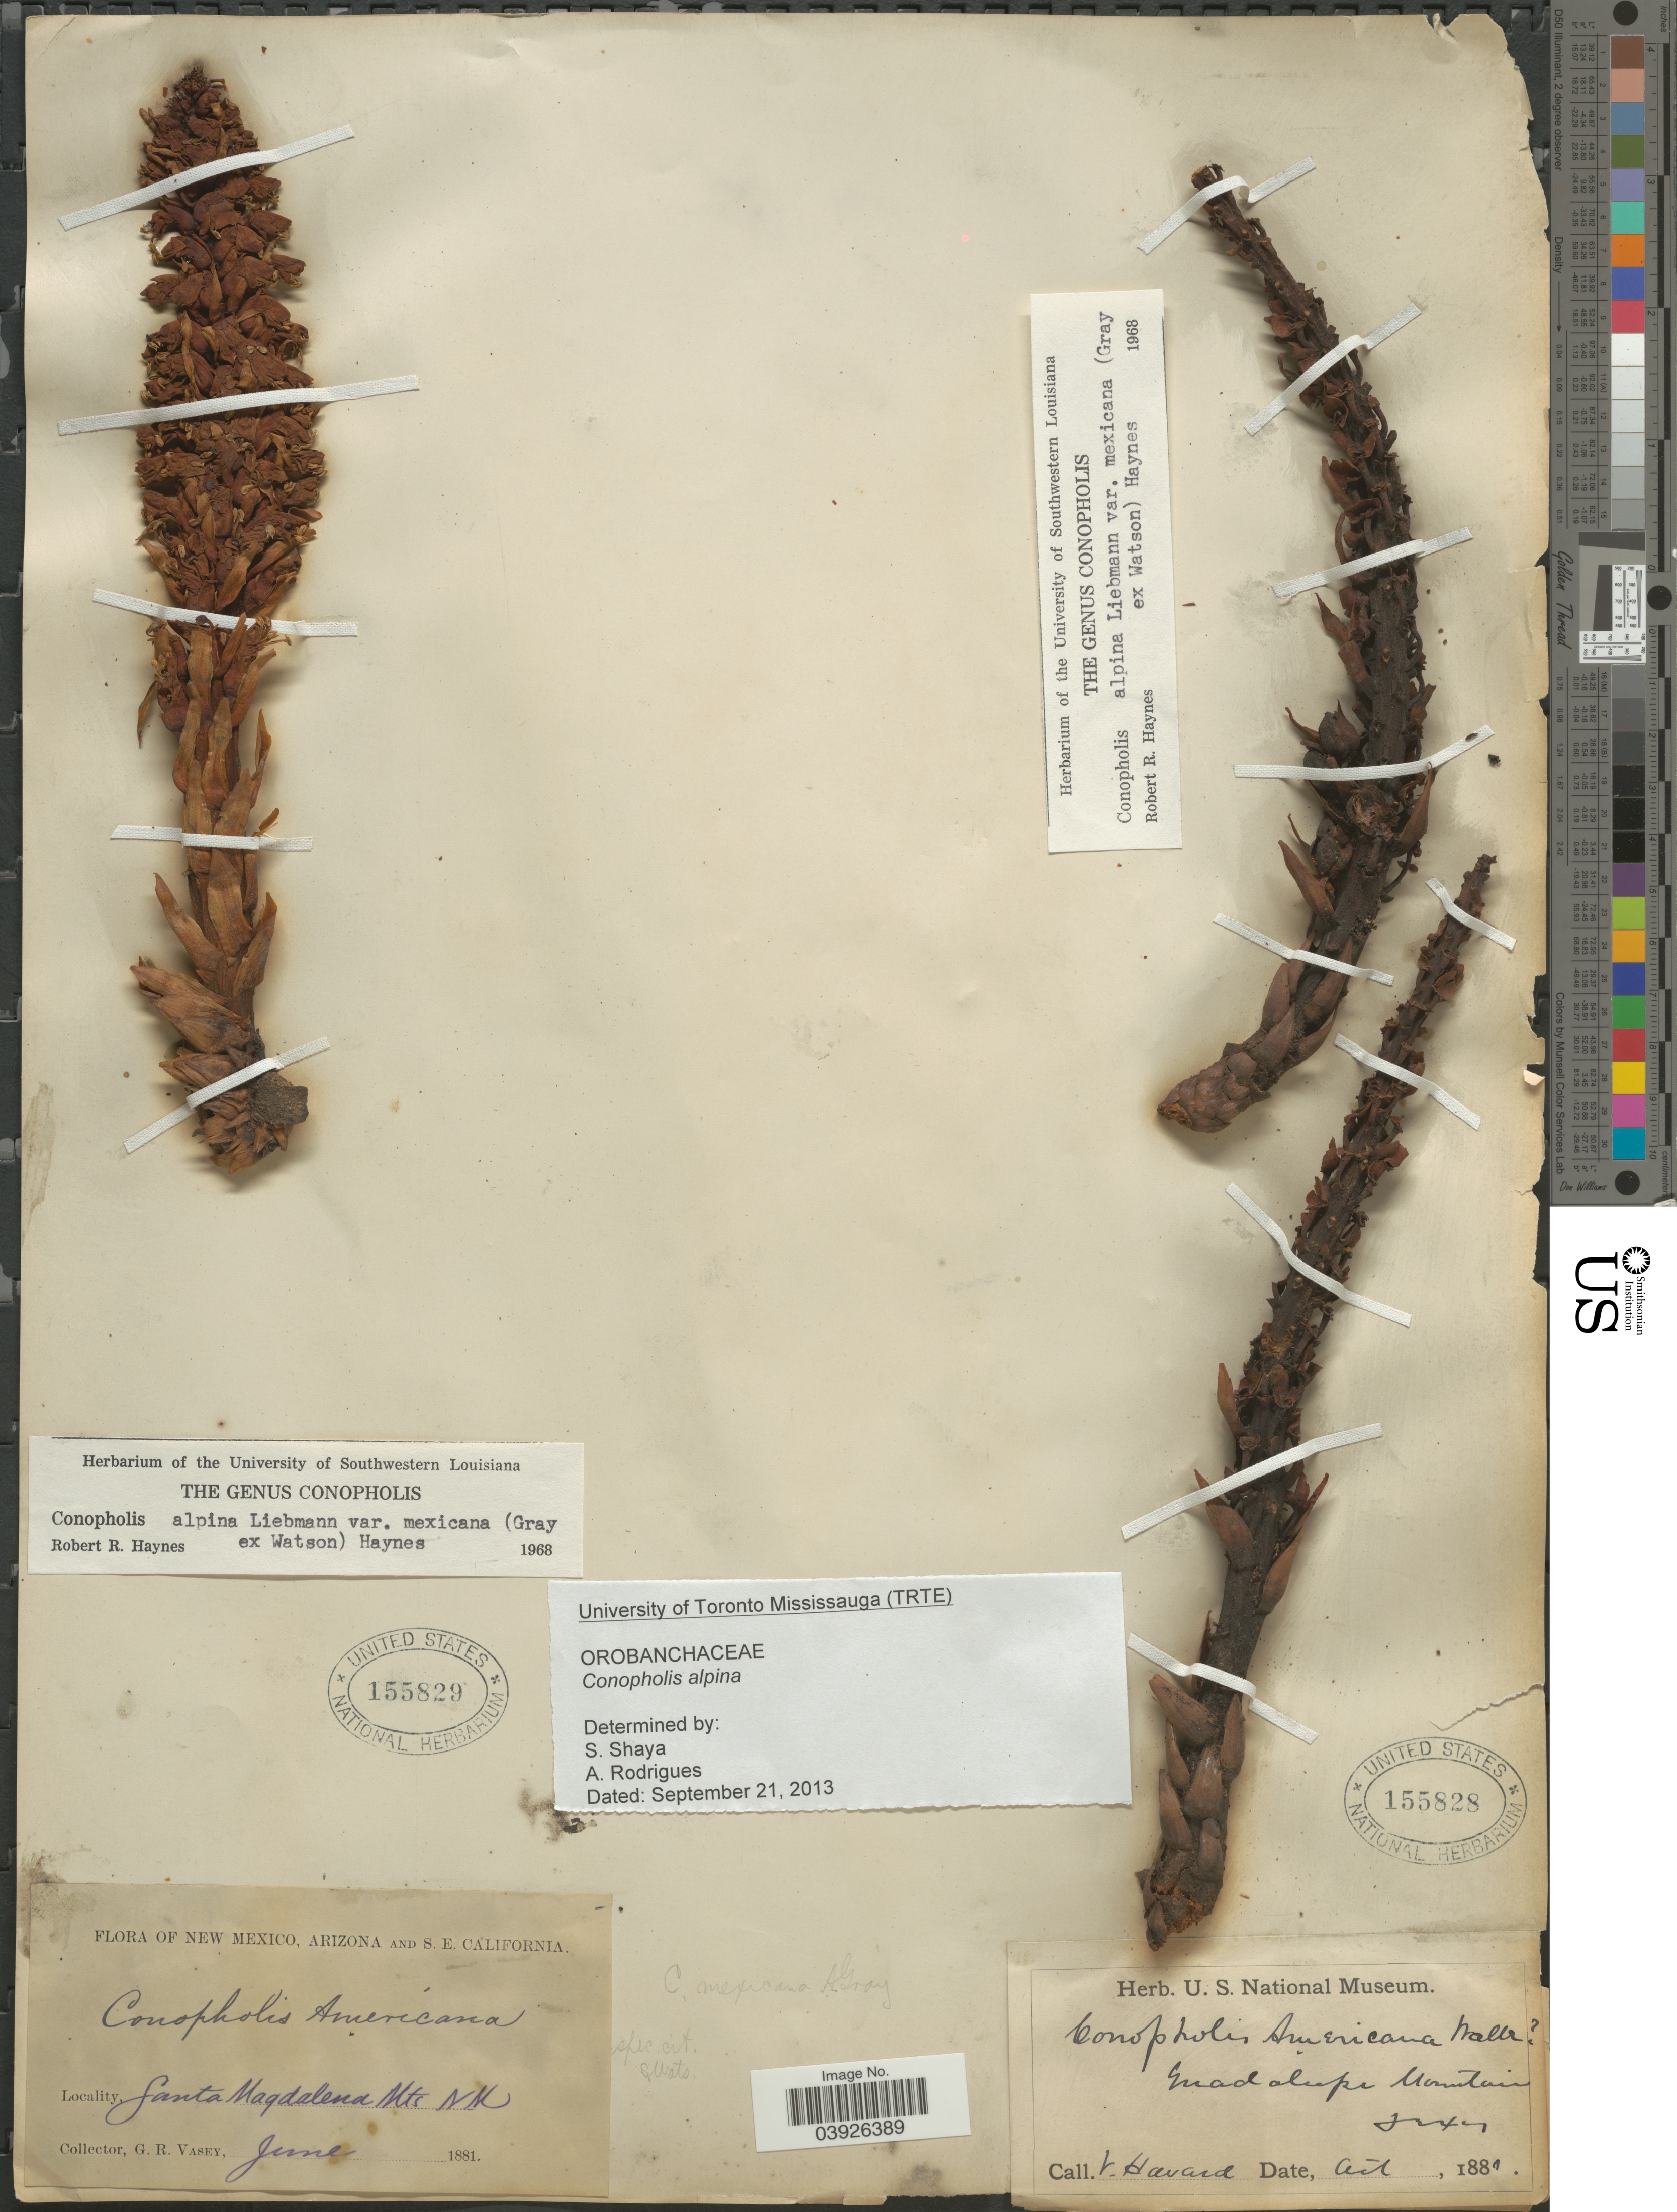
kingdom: Plantae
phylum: Tracheophyta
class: Magnoliopsida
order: Lamiales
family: Orobanchaceae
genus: Conopholis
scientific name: Conopholis alpina var. mexicana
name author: (A. Gray ex S. Watson) R.R. Haynes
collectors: G. R. Vasey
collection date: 1881-06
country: United States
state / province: New Mexico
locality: Santa Magdalena Mts.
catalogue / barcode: US 155829